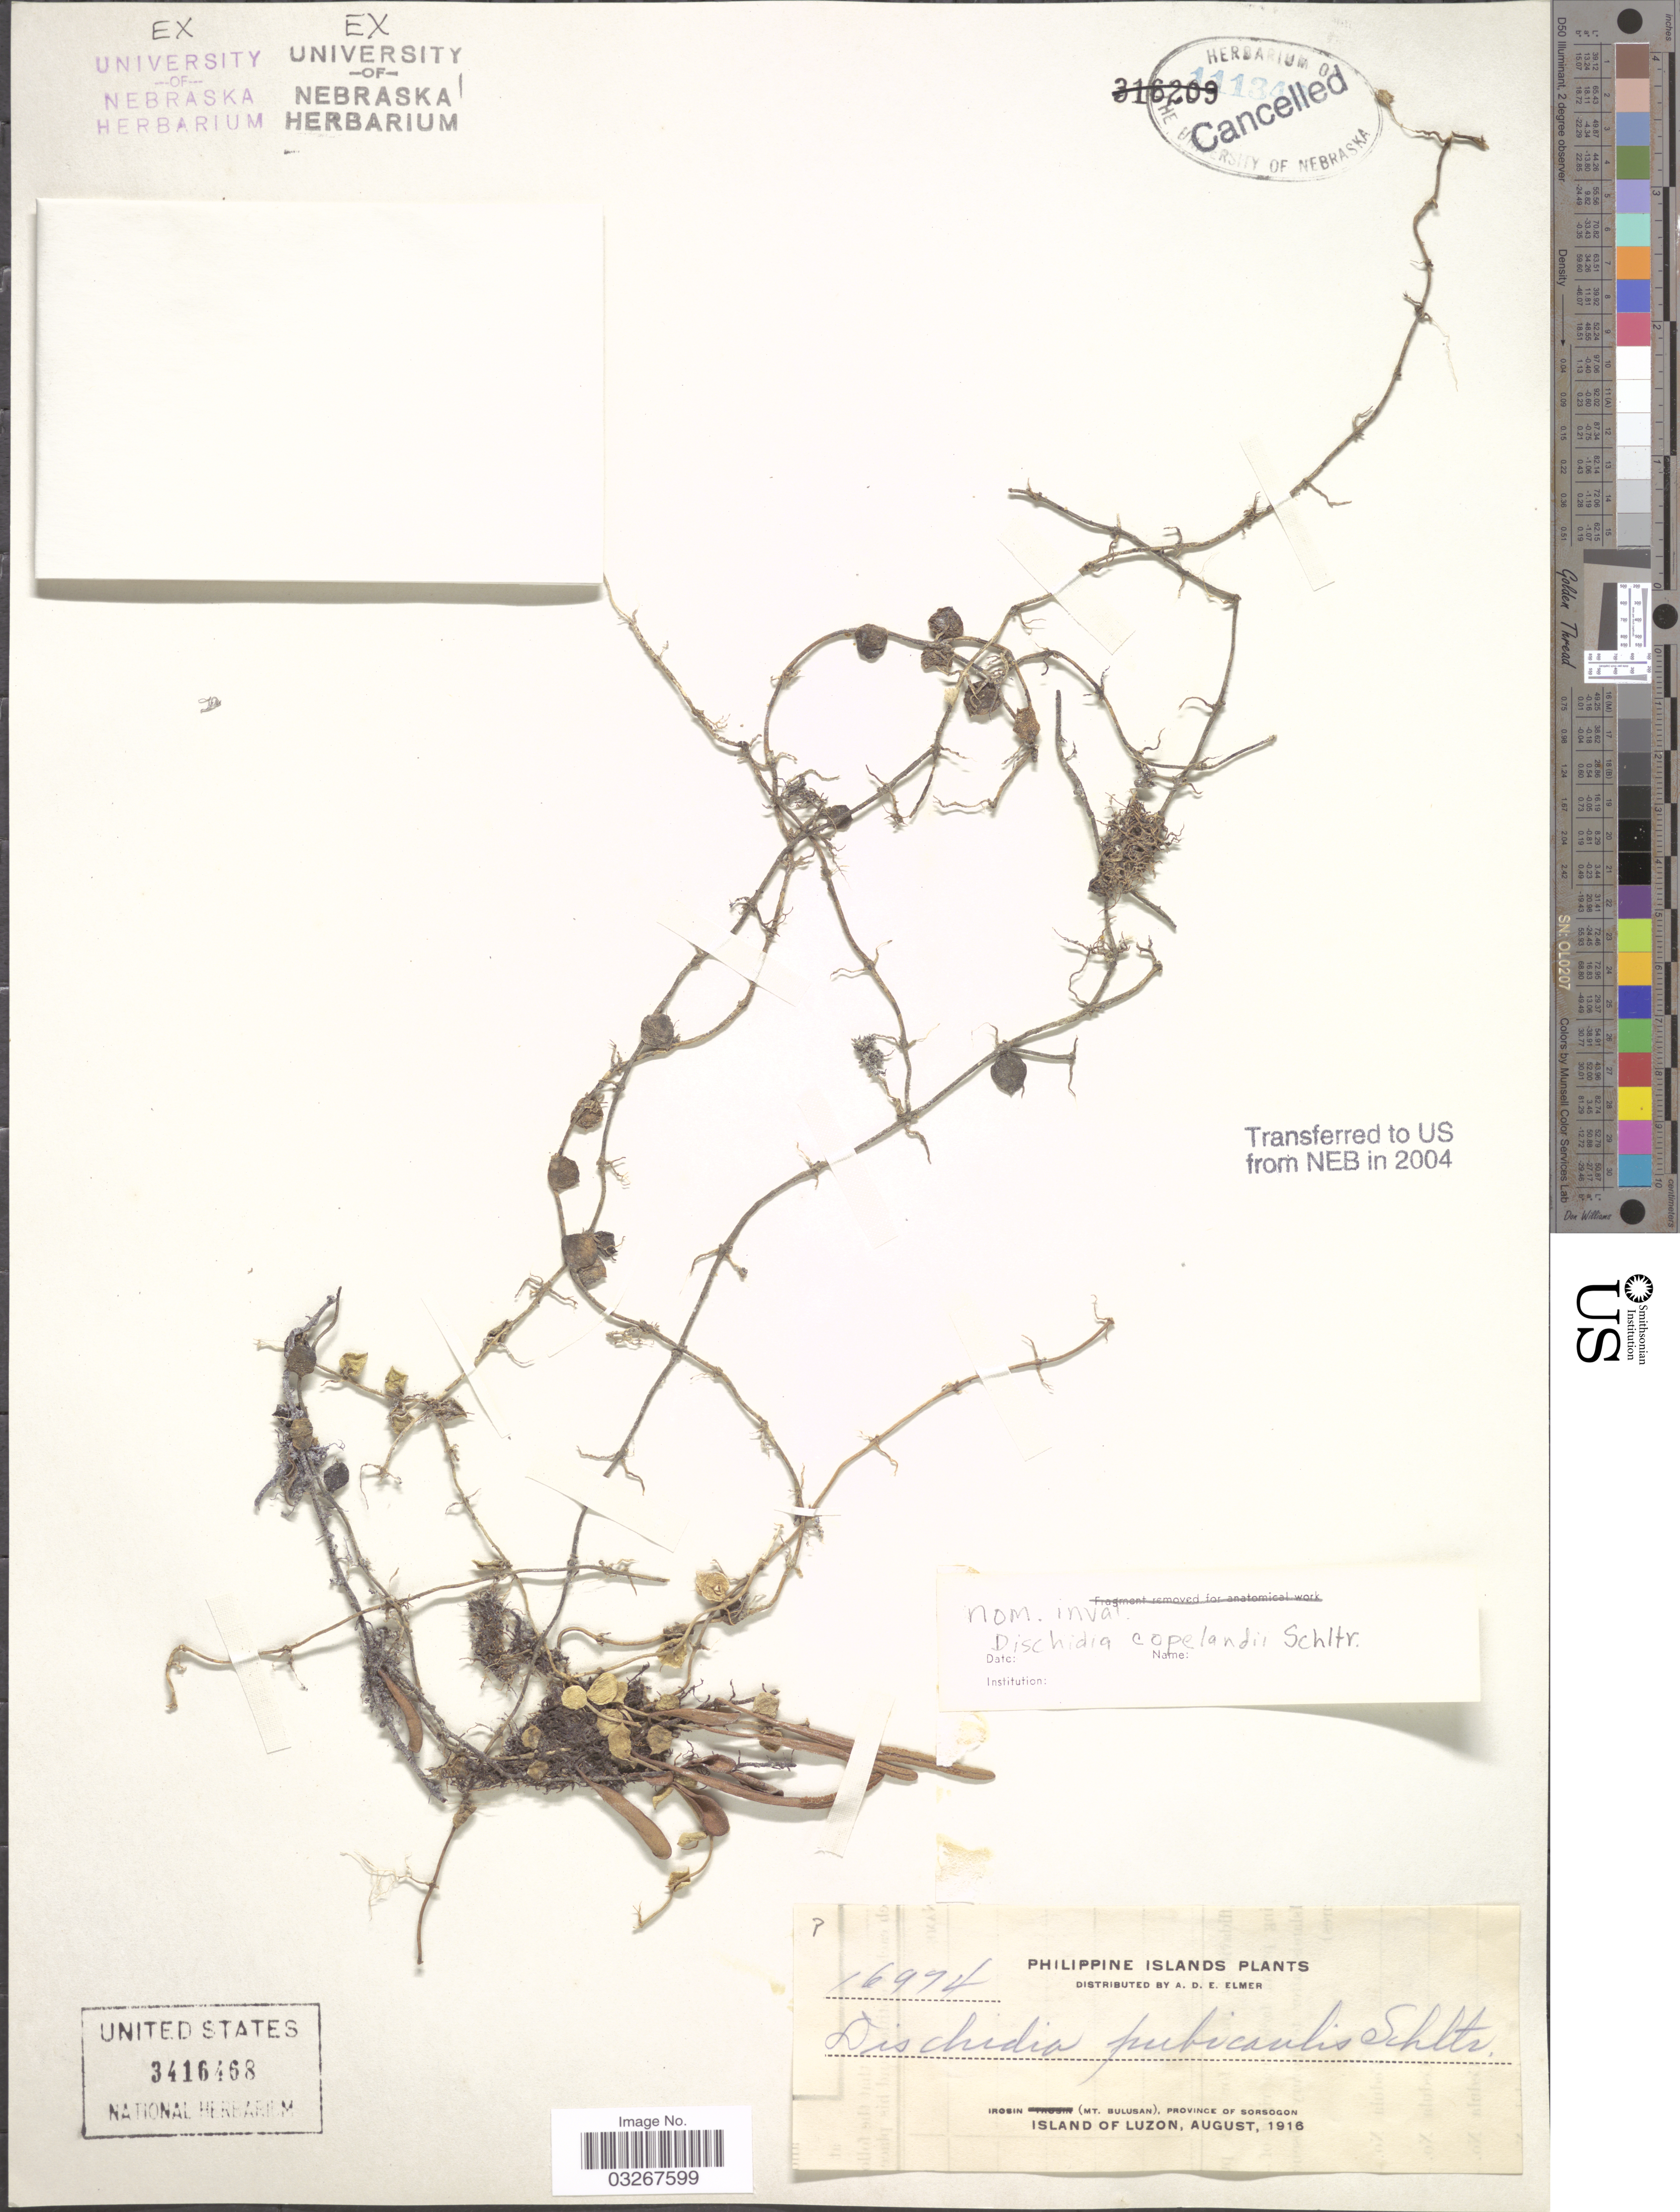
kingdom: Plantae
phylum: Tracheophyta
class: Magnoliopsida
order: Gentianales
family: Apocynaceae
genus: Dischidia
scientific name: Dischidia copelandii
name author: Schltr.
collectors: A. D. E. Elmer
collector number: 16974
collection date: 1916-08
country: Philippines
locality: Irosin (Mt. Bulusan), Province of Sorsogon, Island of Luzon.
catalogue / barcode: US 3416468